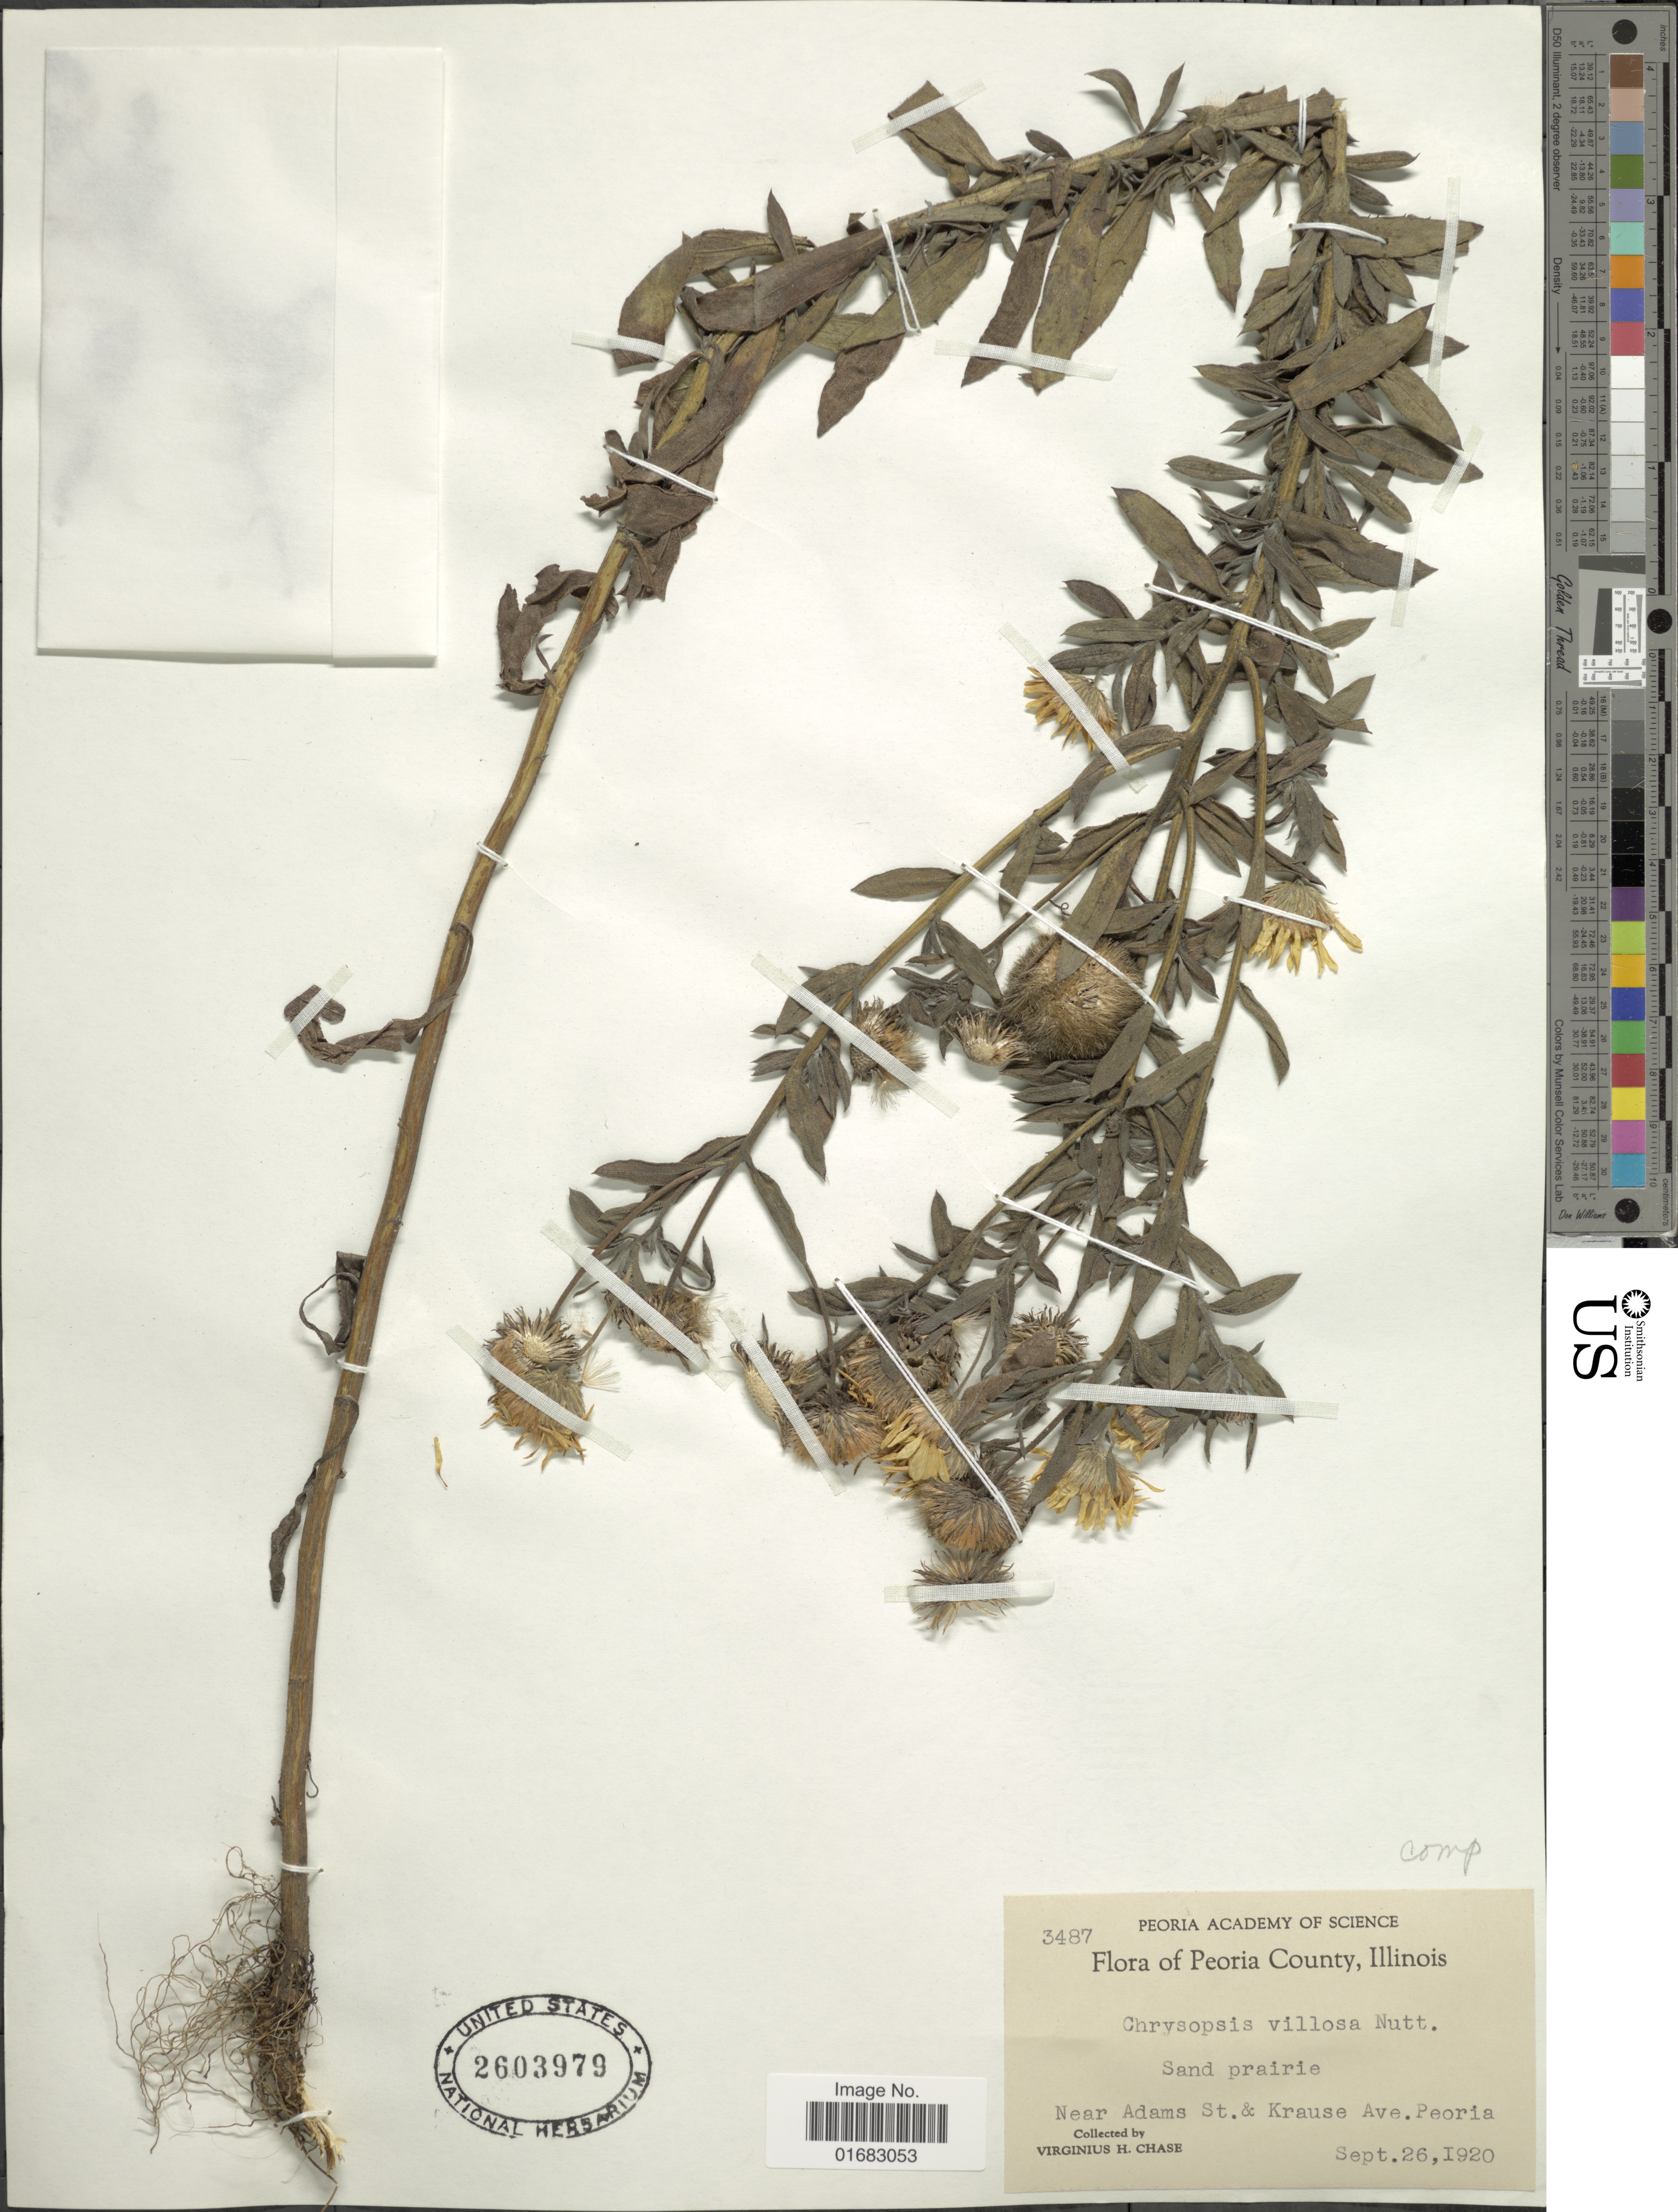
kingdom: Plantae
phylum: Tracheophyta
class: Magnoliopsida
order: Asterales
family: Asteraceae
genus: Heterotheca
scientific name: Heterotheca villosa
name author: (Pursh) Shinners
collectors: V. H. Chase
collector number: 3487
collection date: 1920-09-26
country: United States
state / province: Illinois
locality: Peoria County, Illinois. near Adams St. & Krause Ave. Peoria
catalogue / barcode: US 2603979